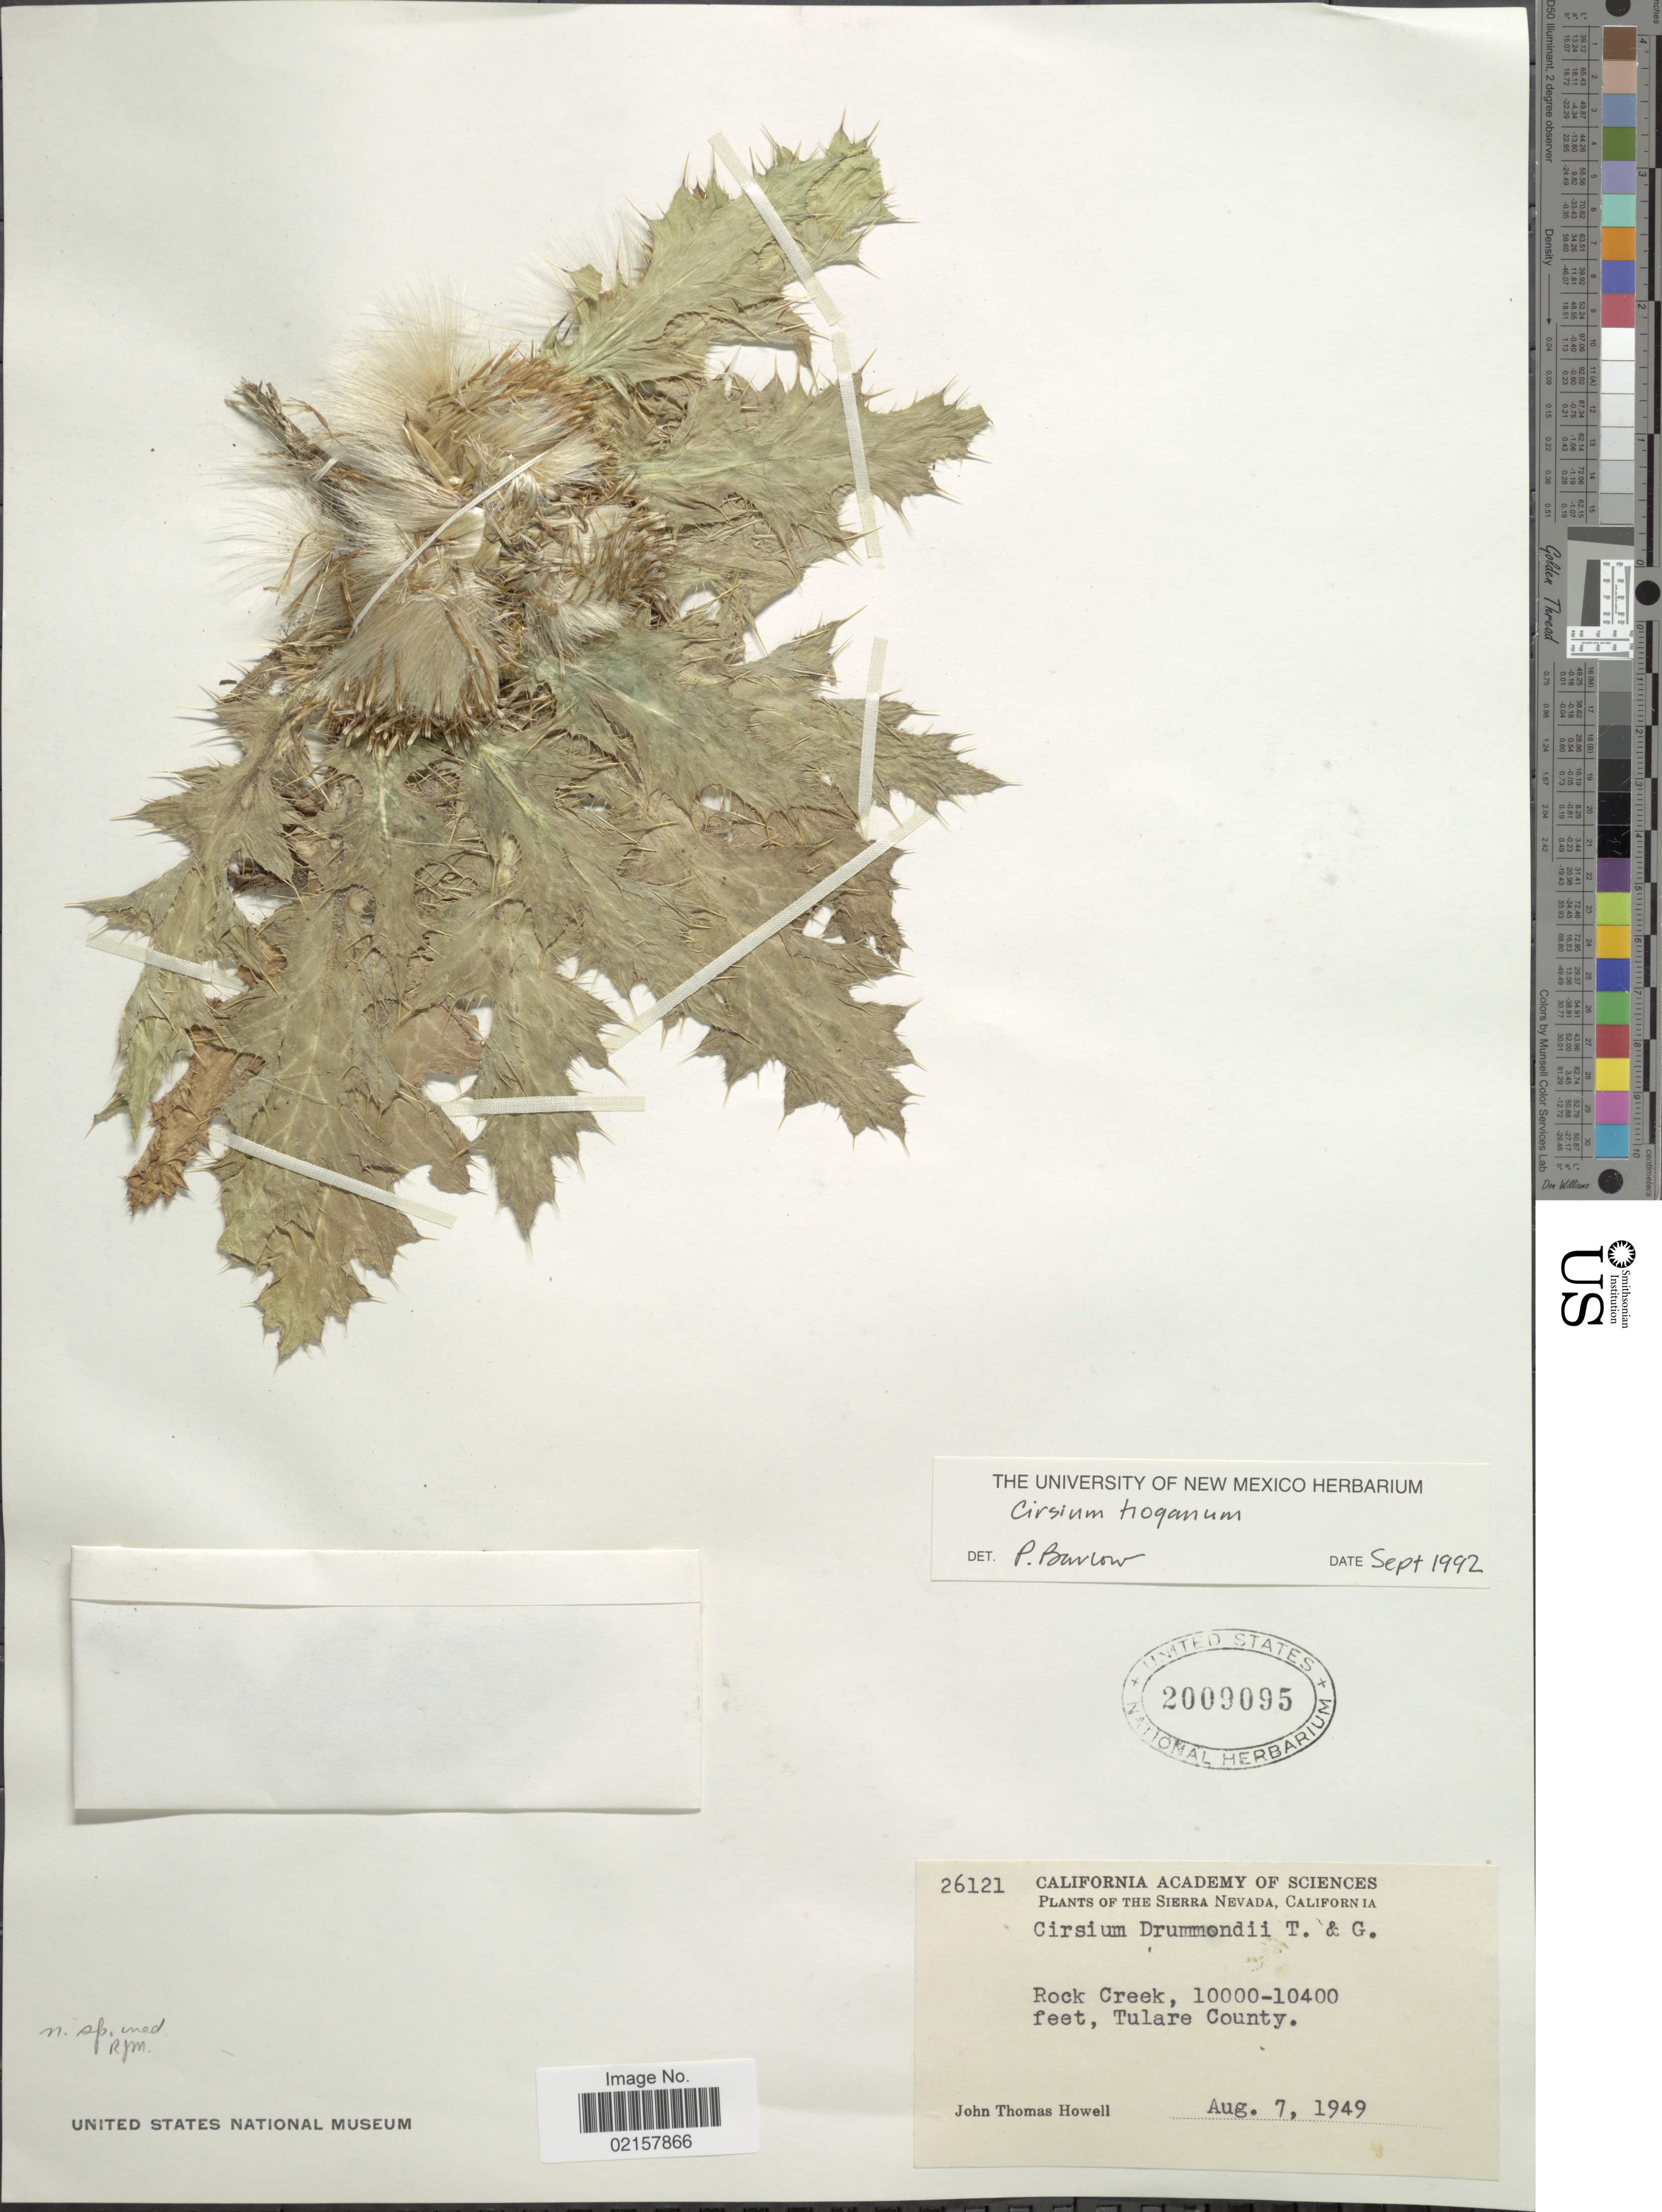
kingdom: Plantae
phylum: Tracheophyta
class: Magnoliopsida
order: Asterales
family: Asteraceae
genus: Cirsium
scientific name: Cirsium scariosum var. americanum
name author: (A. Gray) D.J. Keil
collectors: J. T. Howell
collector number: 26121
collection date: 1949-08-07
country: United States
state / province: California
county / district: Tulare County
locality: The Sierra Nevada, Rock Creek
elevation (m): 3048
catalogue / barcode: US 2009095